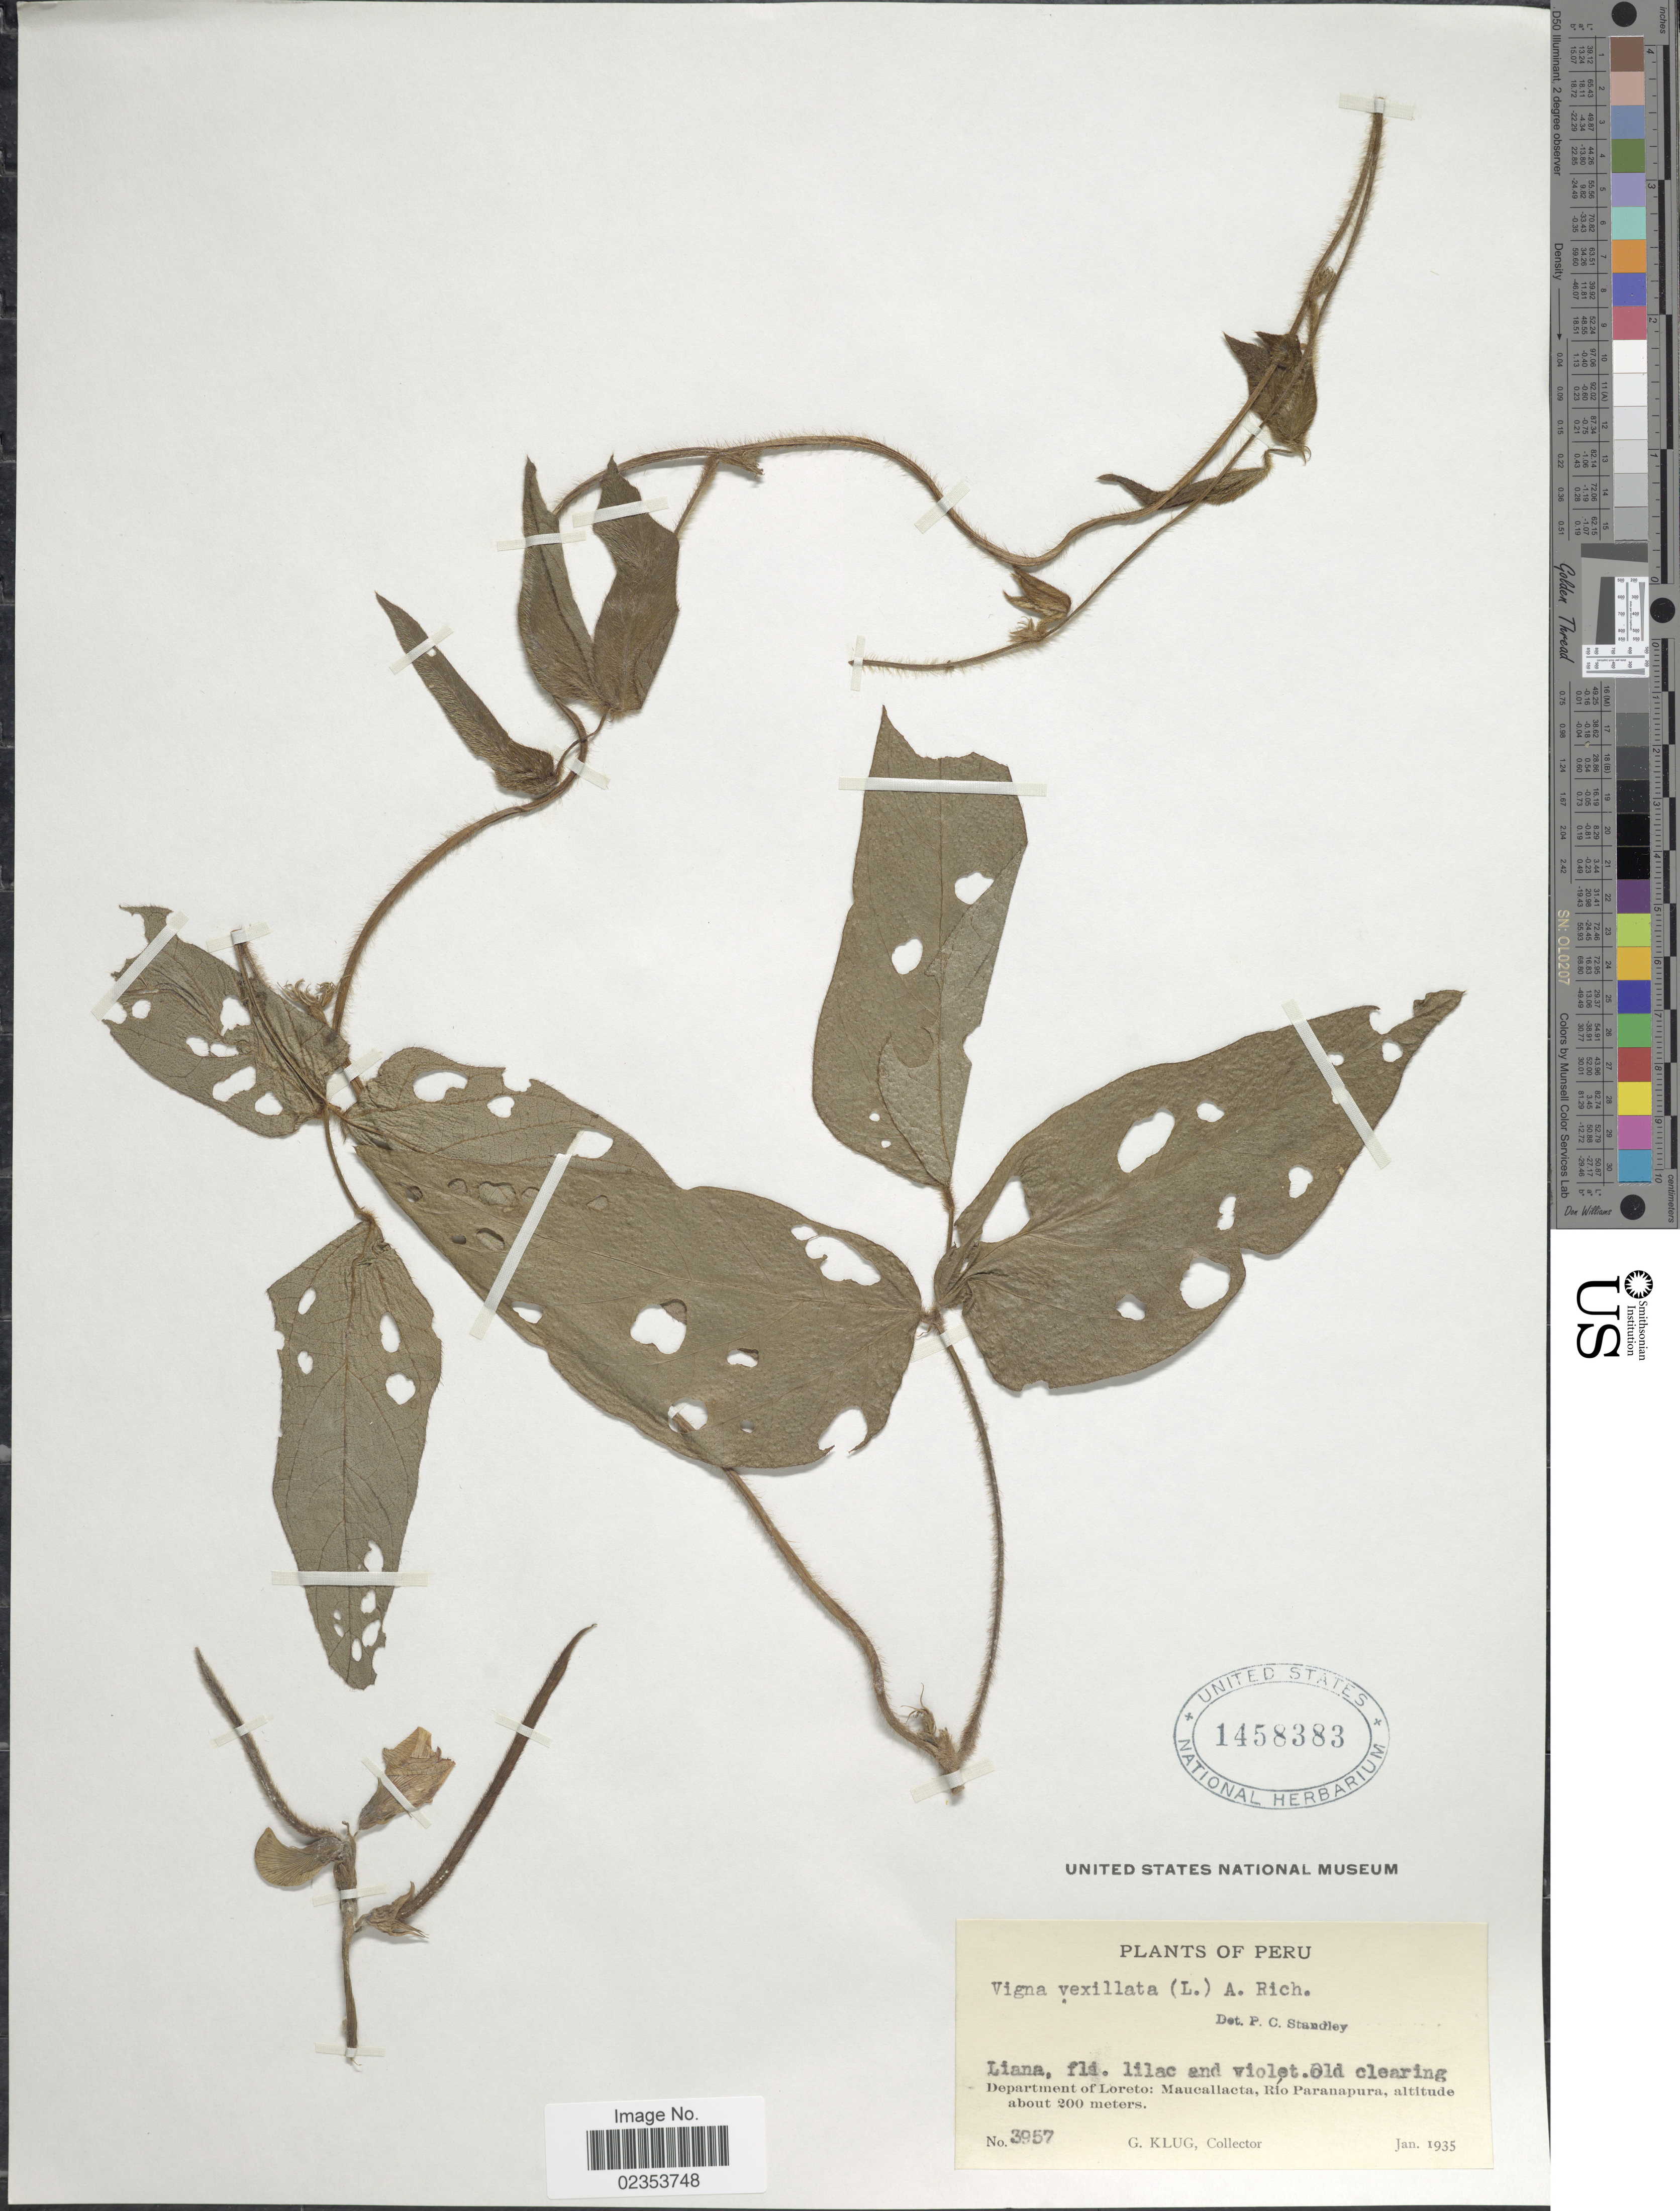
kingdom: Plantae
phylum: Tracheophyta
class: Magnoliopsida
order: Fabales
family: Fabaceae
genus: Vigna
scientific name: Vigna vexillata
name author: (L.) A. Rich.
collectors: G. Klug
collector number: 3957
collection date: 1935-01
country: Peru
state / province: Loreto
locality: Maucallacta, Rio Paranapura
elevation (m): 200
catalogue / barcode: US 1458383